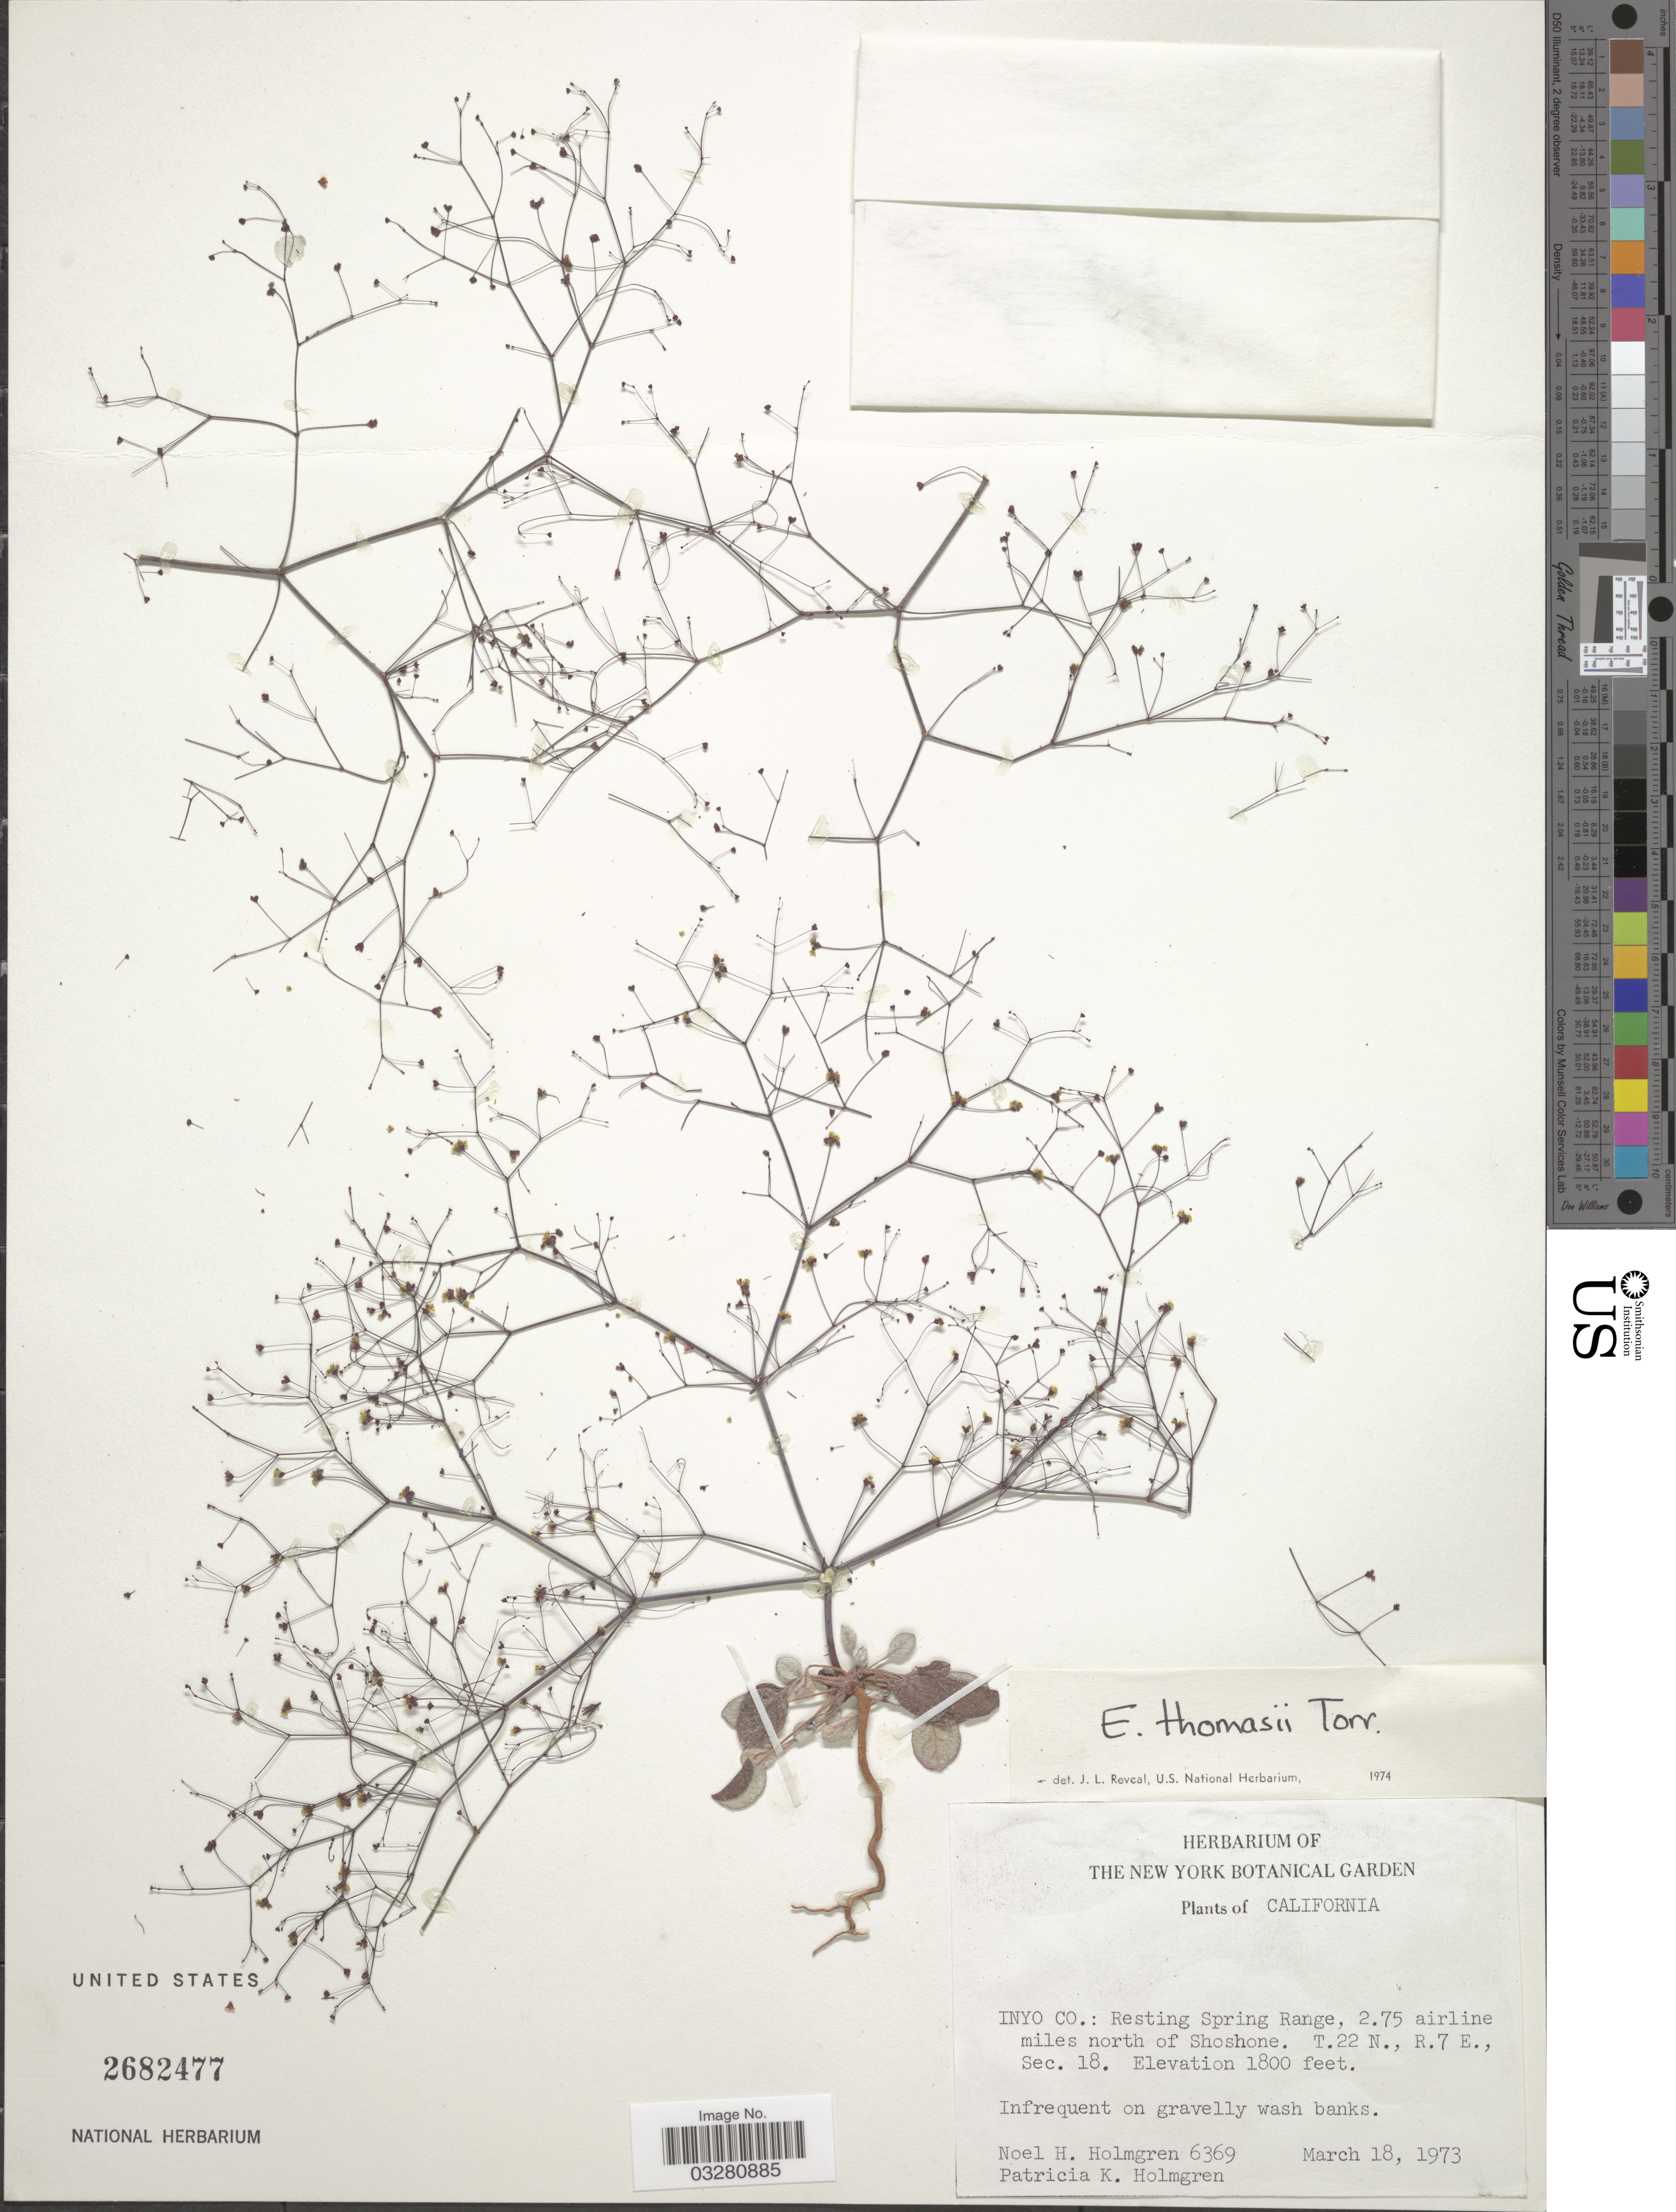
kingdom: Plantae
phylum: Tracheophyta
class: Magnoliopsida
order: Caryophyllales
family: Polygonaceae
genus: Eriogonum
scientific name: Eriogonum thomasii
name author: Torr.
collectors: N. H. Holmgren & P. K. Holmgren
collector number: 6369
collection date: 1973-03-18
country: United States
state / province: California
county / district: Inyo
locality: Inyo Co.: Resting Spring Range, 2.75 airline miles north of Shoshone. T.22 N., R.7 E., Sec. 18.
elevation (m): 549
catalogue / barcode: US 2682477